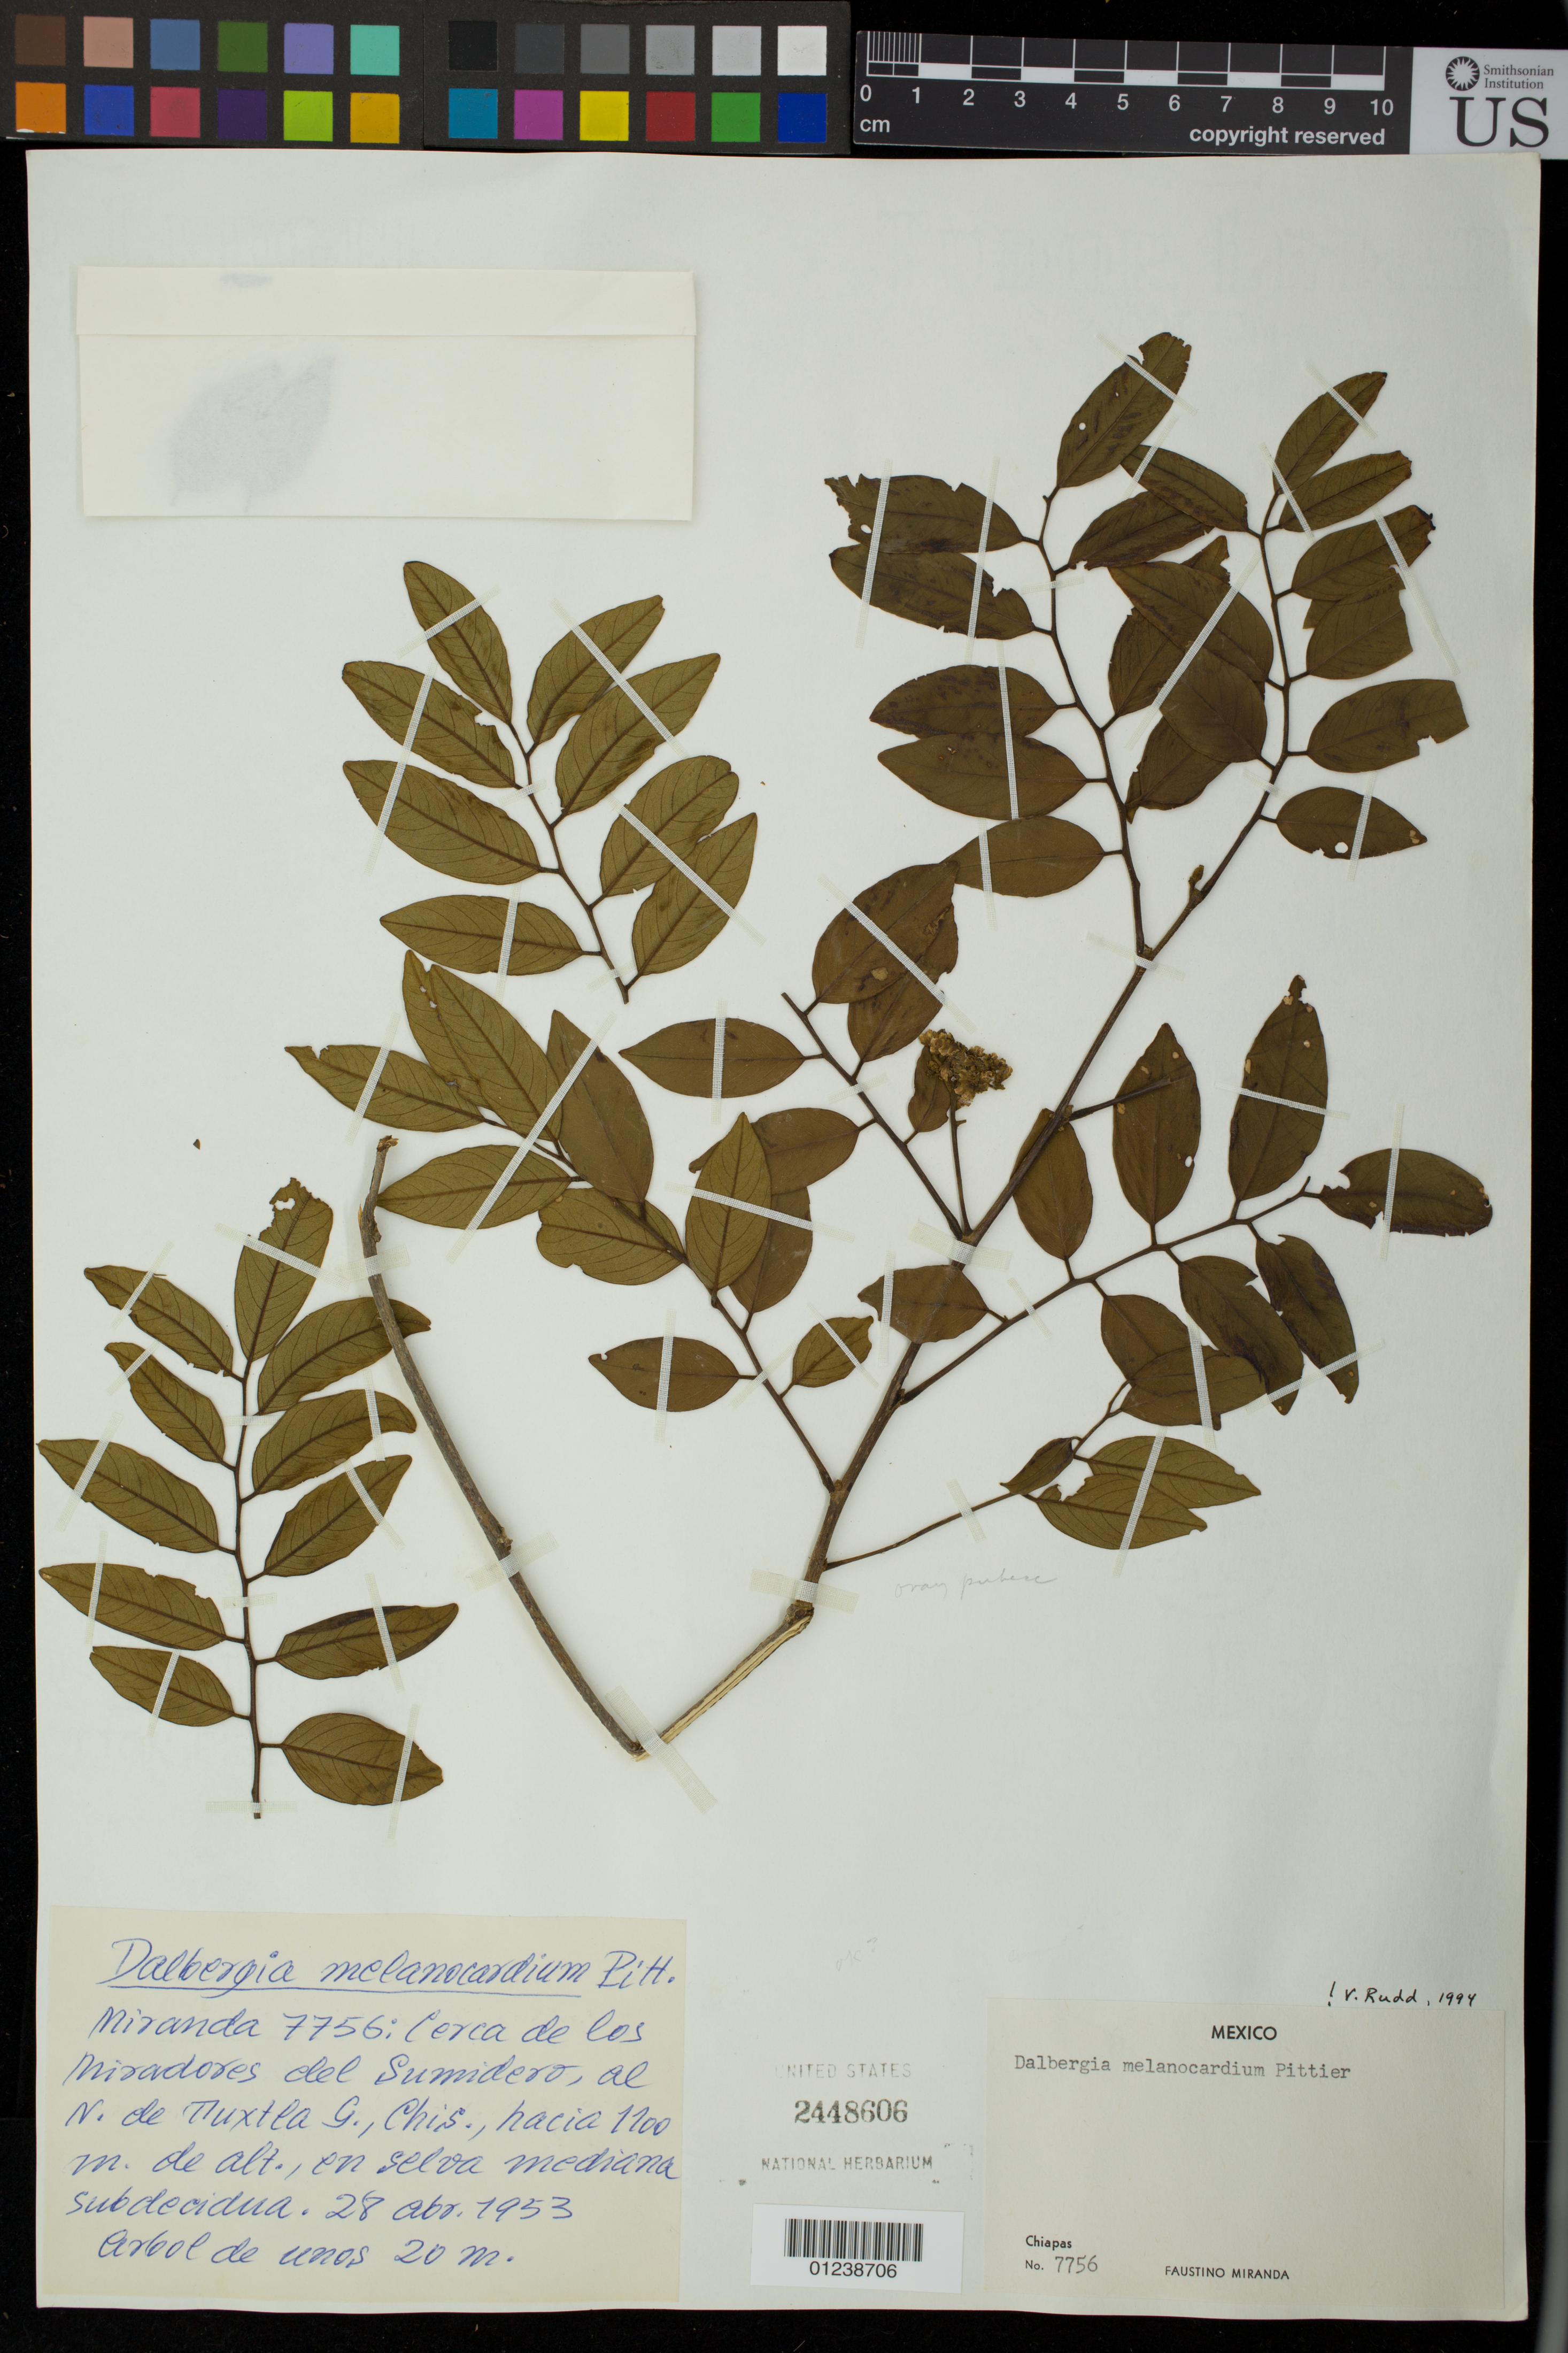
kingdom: Plantae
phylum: Tracheophyta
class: Magnoliopsida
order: Fabales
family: Fabaceae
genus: Dalbergia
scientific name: Dalbergia melanocardium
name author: Pittier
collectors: F. Miranda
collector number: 7756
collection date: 1953-04-28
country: Mexico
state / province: Chiapas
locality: Cerca de los Miradores del Sumidero, al N. de Tuxtla G.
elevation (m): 1100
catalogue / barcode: US 2448606